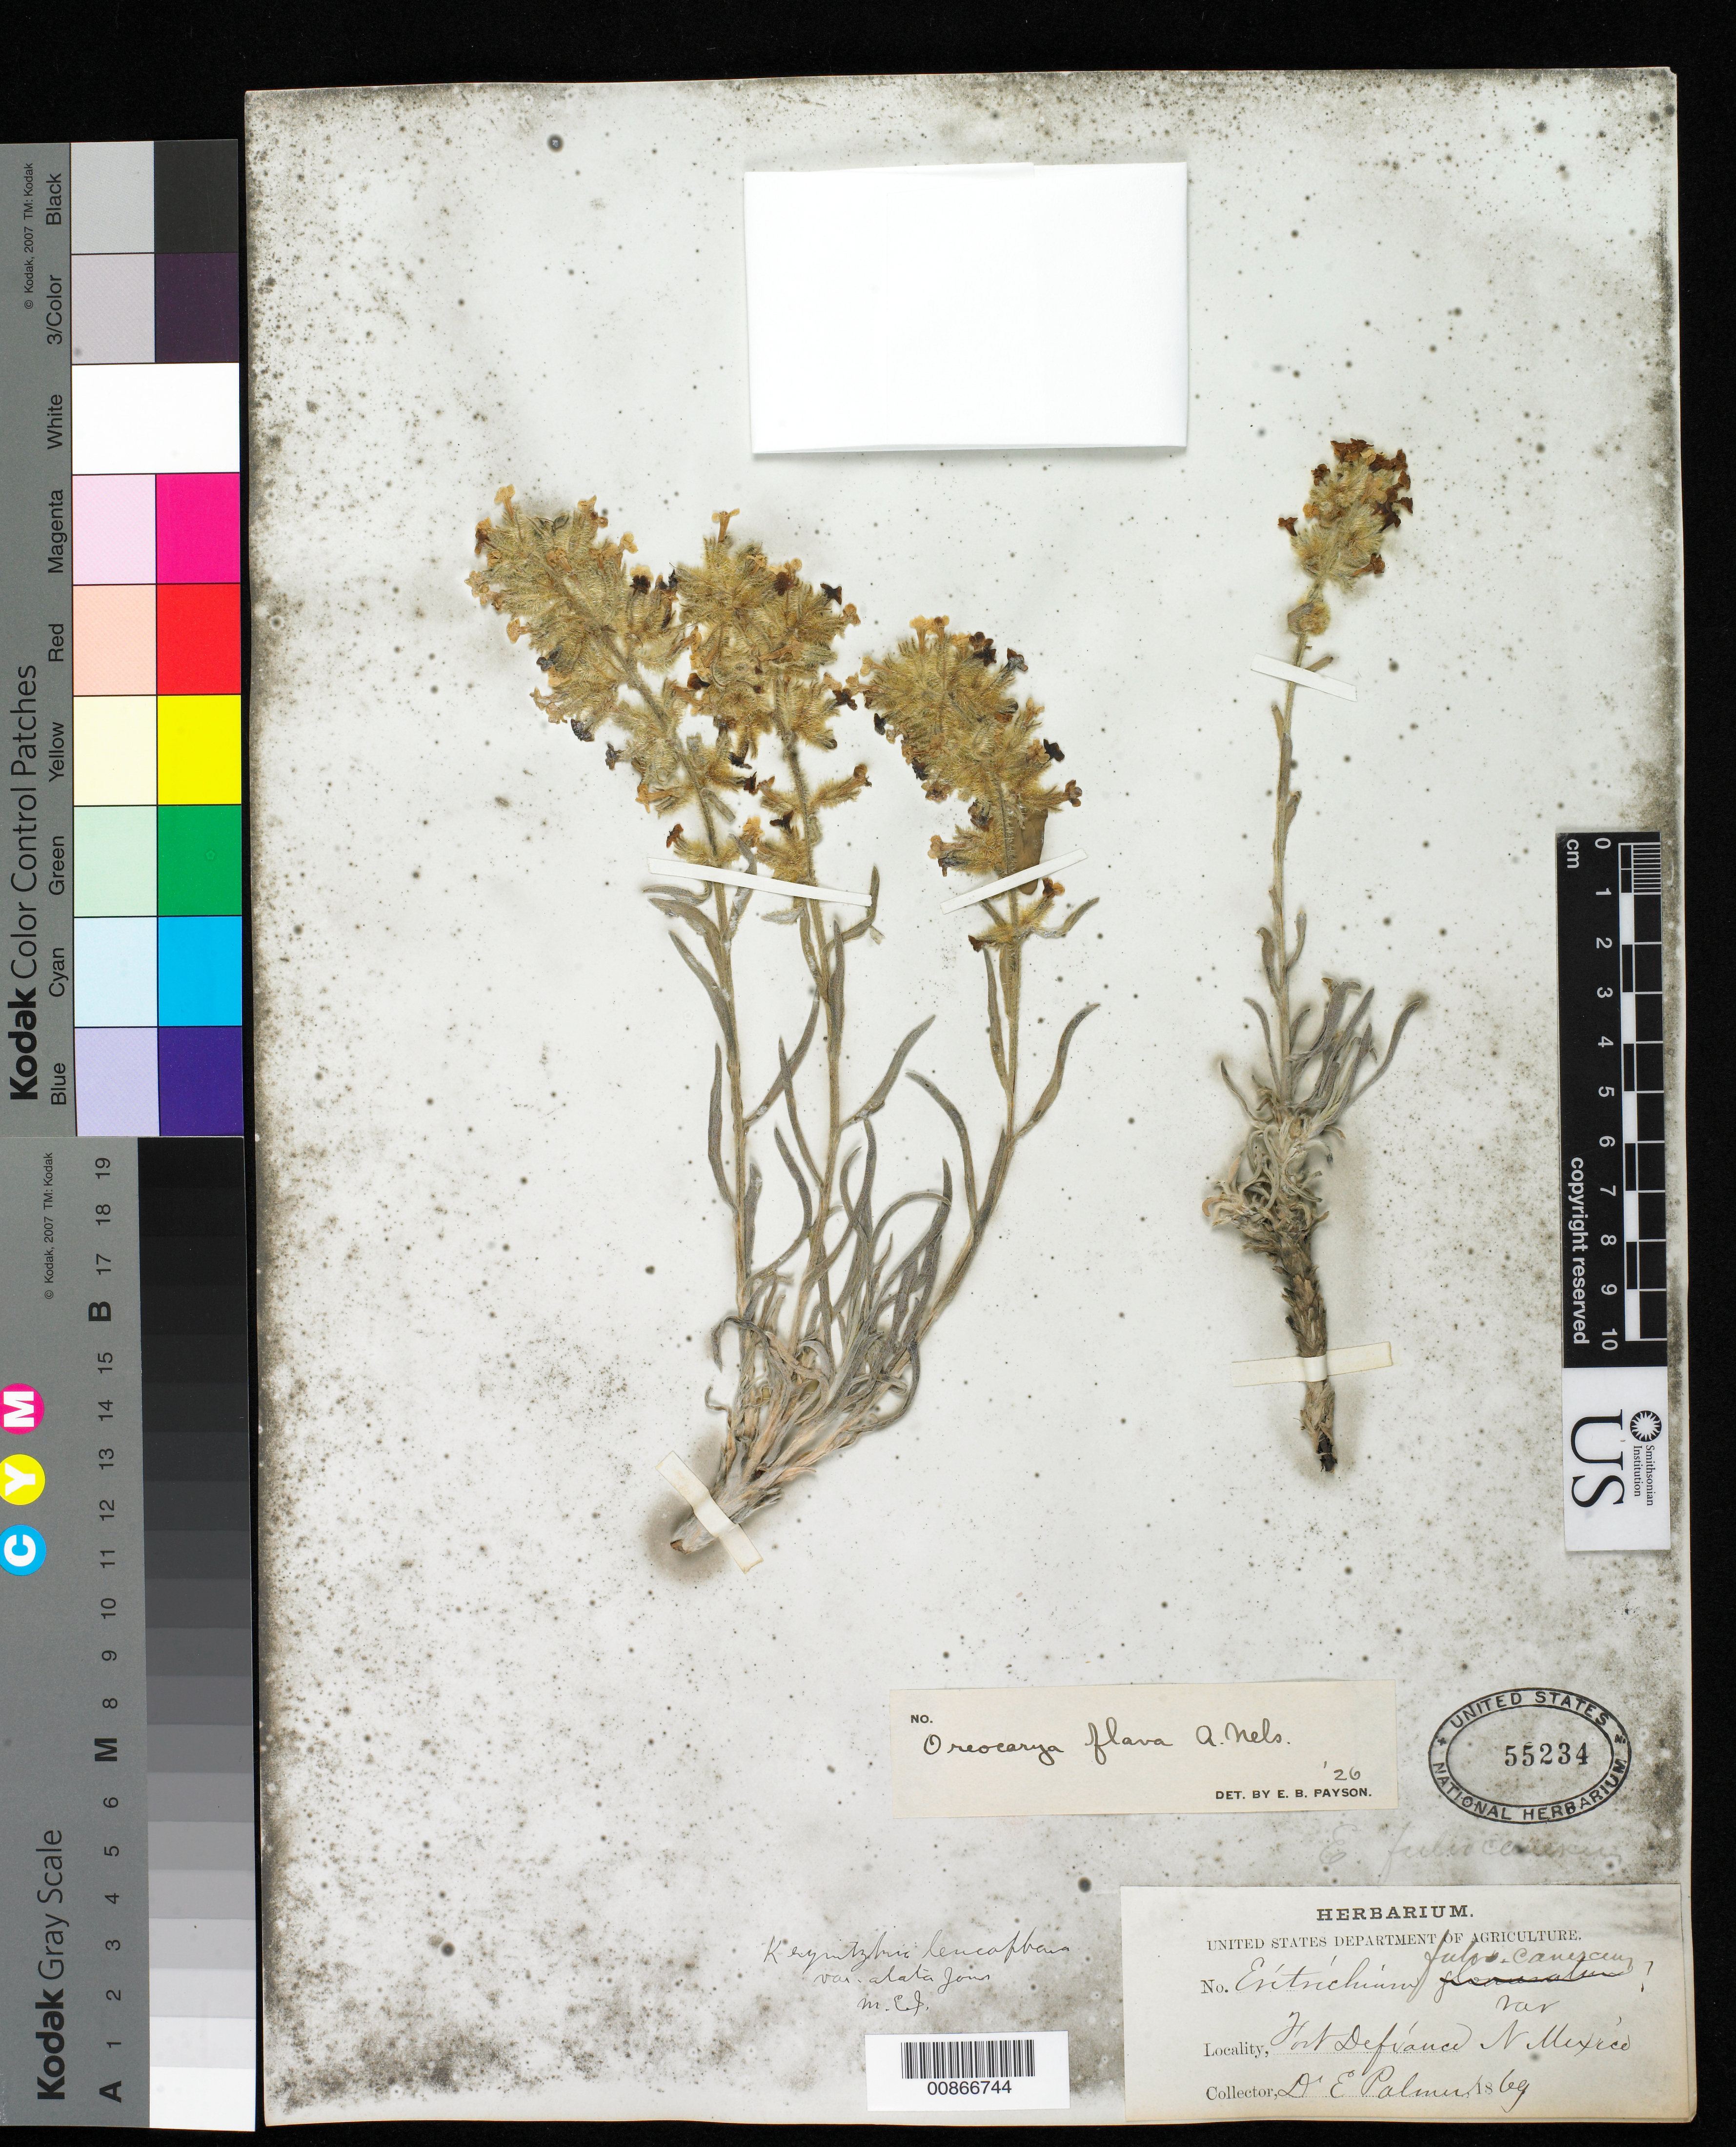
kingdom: Plantae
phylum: Tracheophyta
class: Magnoliopsida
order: Boraginales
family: Boraginaceae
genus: Oreocarya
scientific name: Oreocarya flava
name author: A. Nelson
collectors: E. Palmer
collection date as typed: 1869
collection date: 1869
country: United States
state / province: New Mexico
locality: Fort Defiance, New Mexico.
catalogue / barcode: US 55234